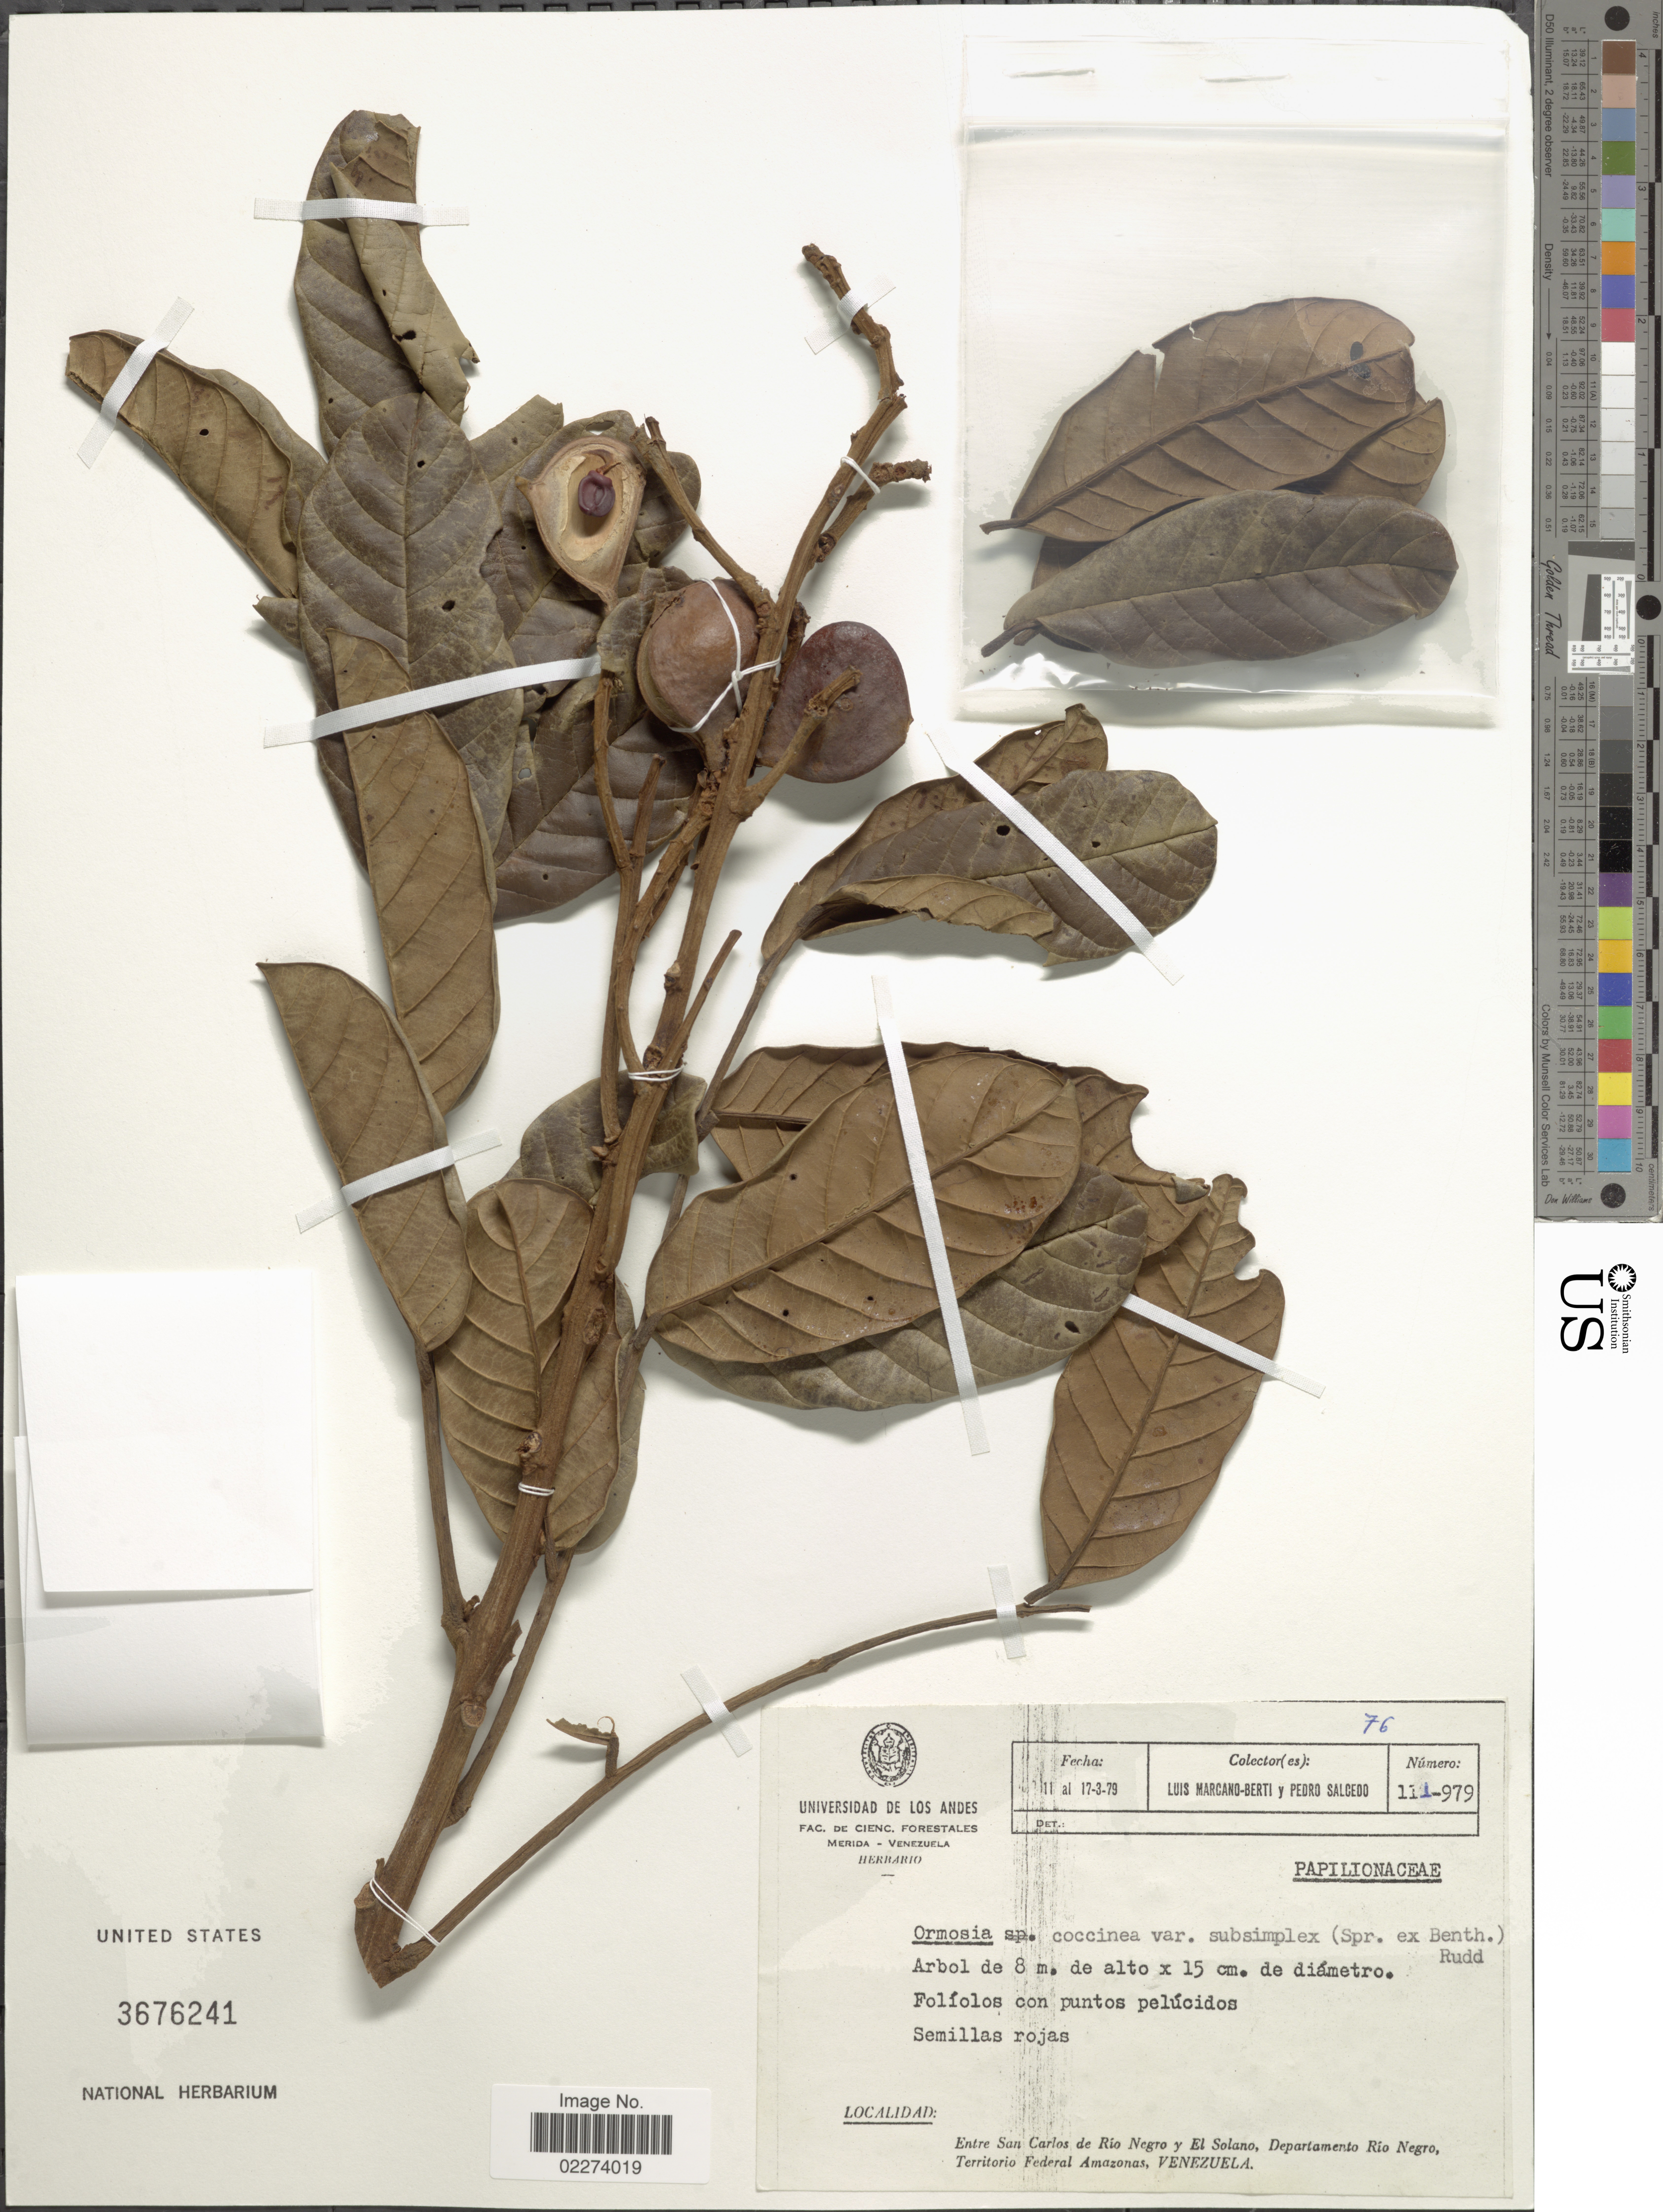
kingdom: Plantae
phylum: Tracheophyta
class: Magnoliopsida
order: Fabales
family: Fabaceae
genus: Ormosia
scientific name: Ormosia coccinea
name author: (Aubl.) Jacks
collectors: L. Marcano-Berti & P. Salcedo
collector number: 111-979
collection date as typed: Transcribed d/m/y: 17/3/79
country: Venezuela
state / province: Mérida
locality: Entre San Carlos de Rio Negro y El Solano, Departamento Rio Negro, Territorio Federal Amazonas, Venezuela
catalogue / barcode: US 3676241